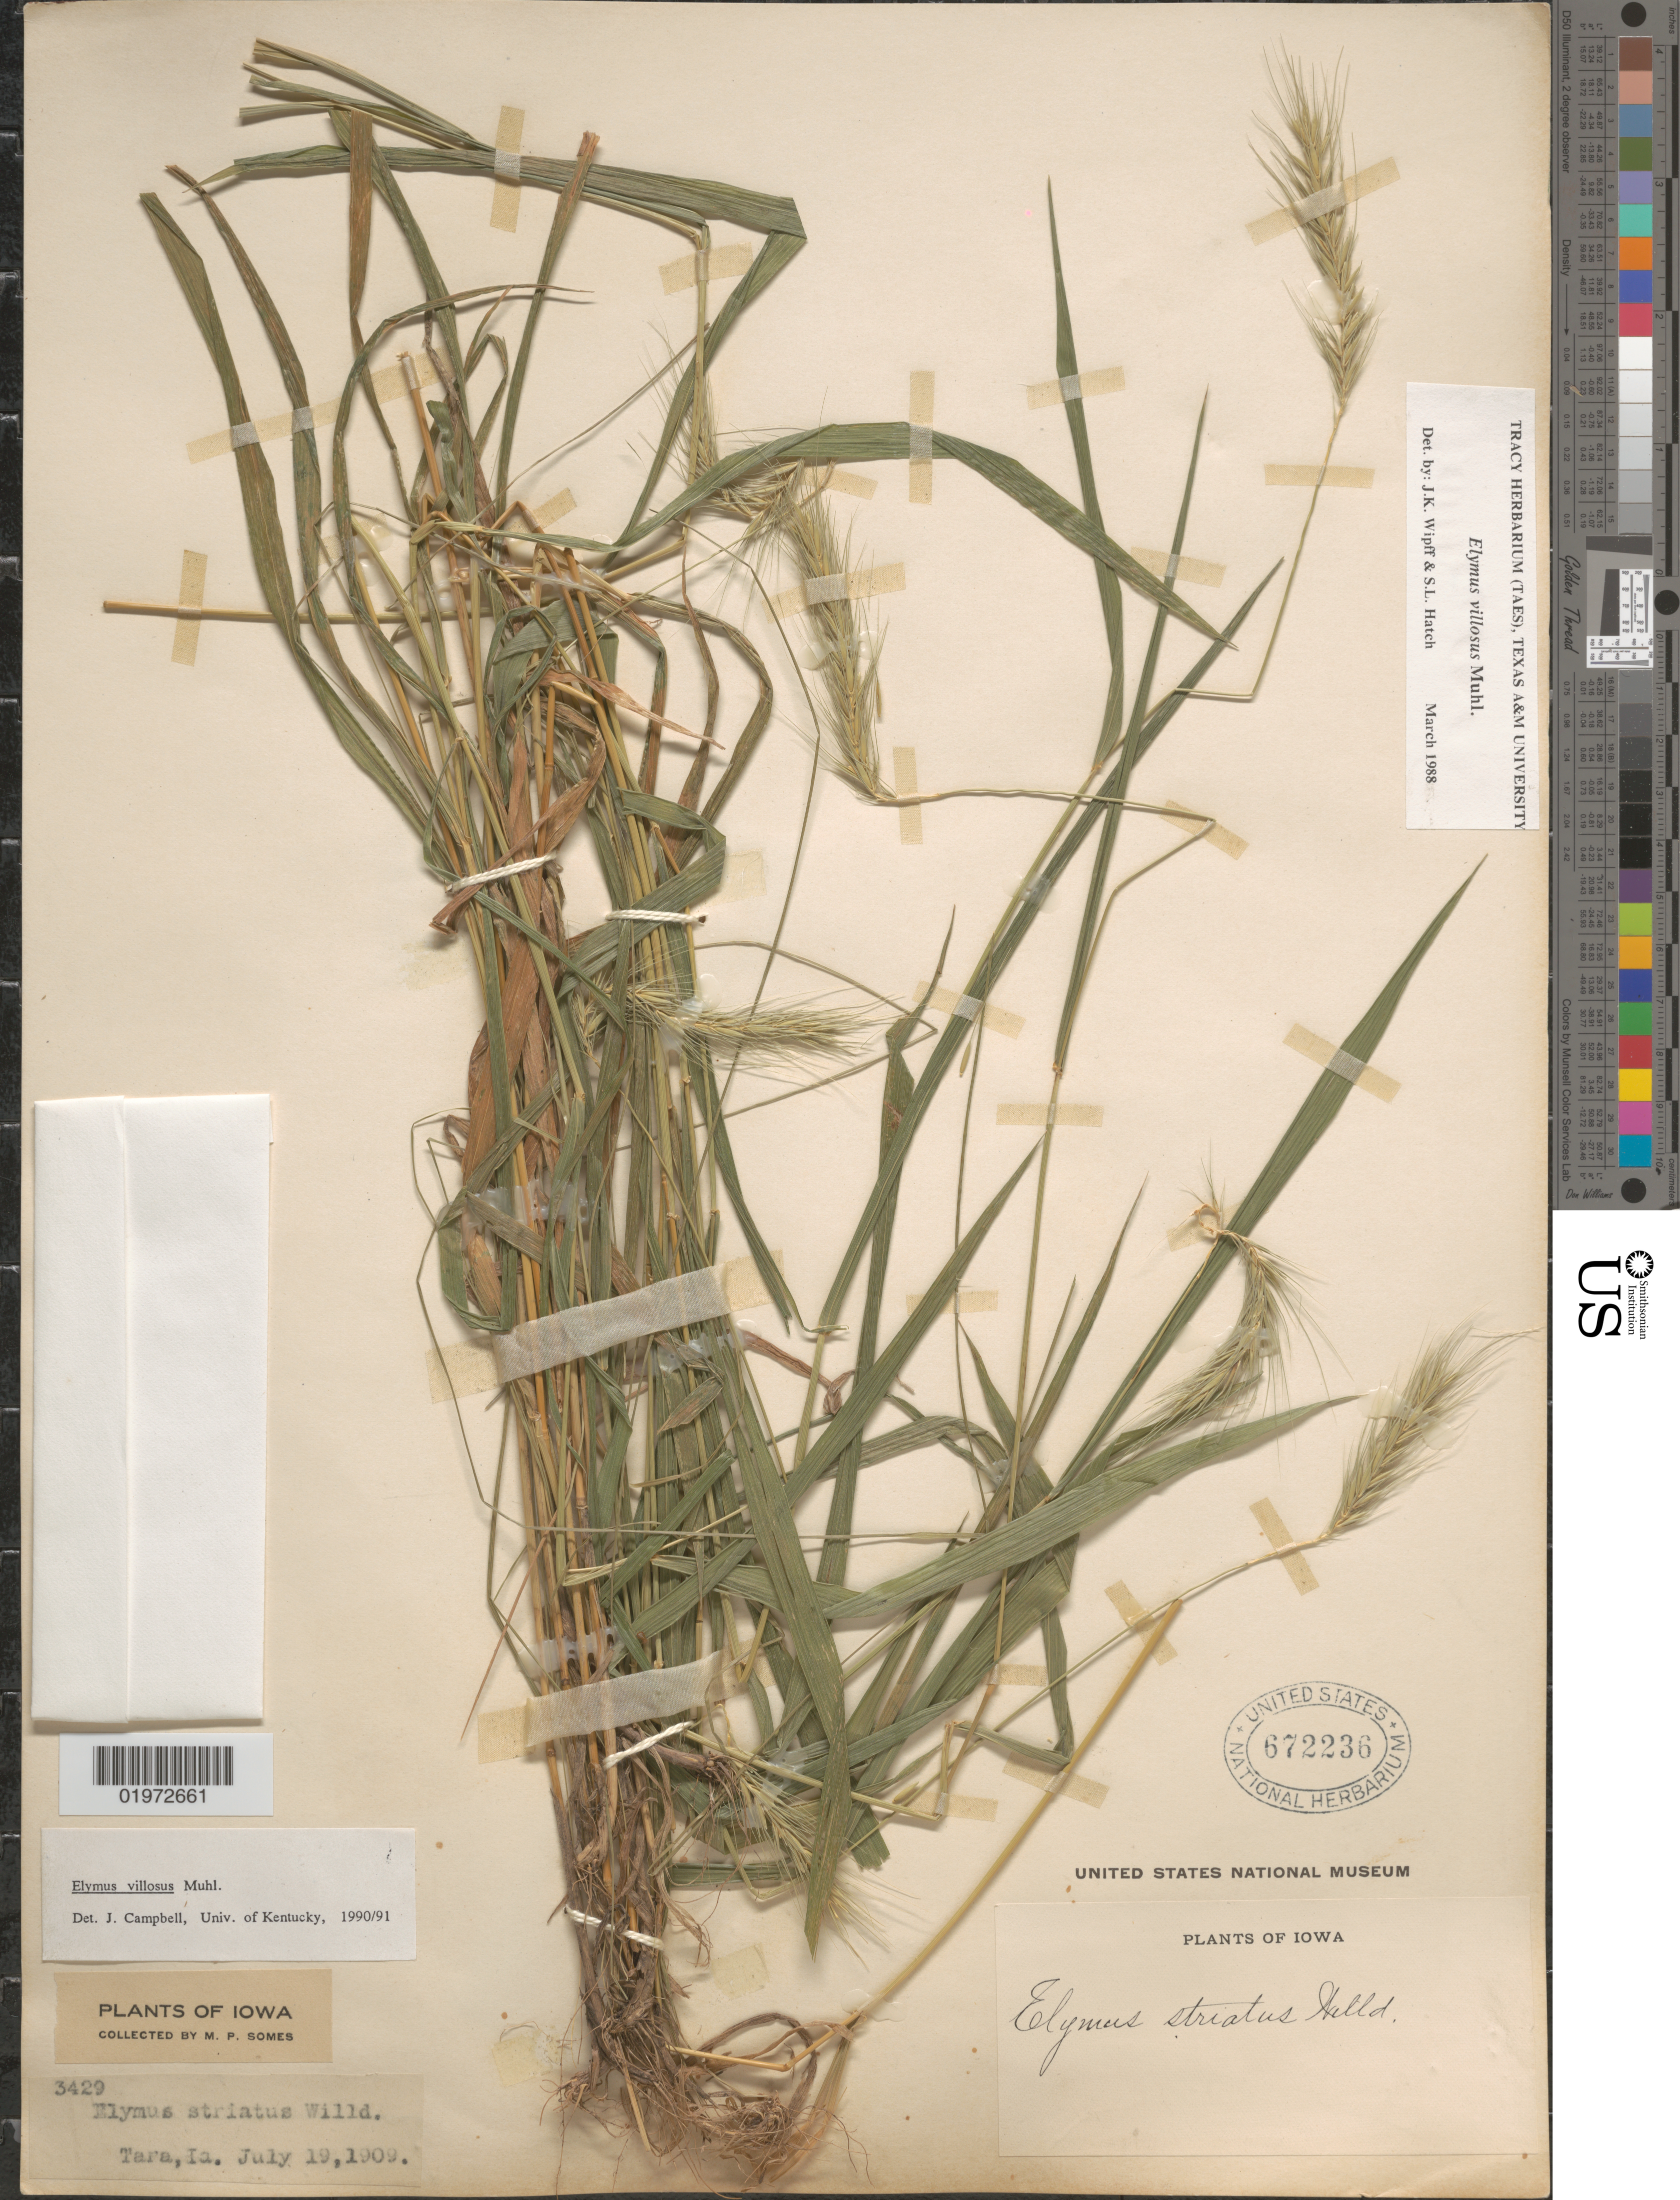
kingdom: Plantae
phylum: Tracheophyta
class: Liliopsida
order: Poales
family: Poaceae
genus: Elymus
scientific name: Elymus villosus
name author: Muhl. ex Willd.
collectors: M. Somes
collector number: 3429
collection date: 1909-07-19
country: United States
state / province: Iowa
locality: Tara.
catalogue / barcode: US 672236